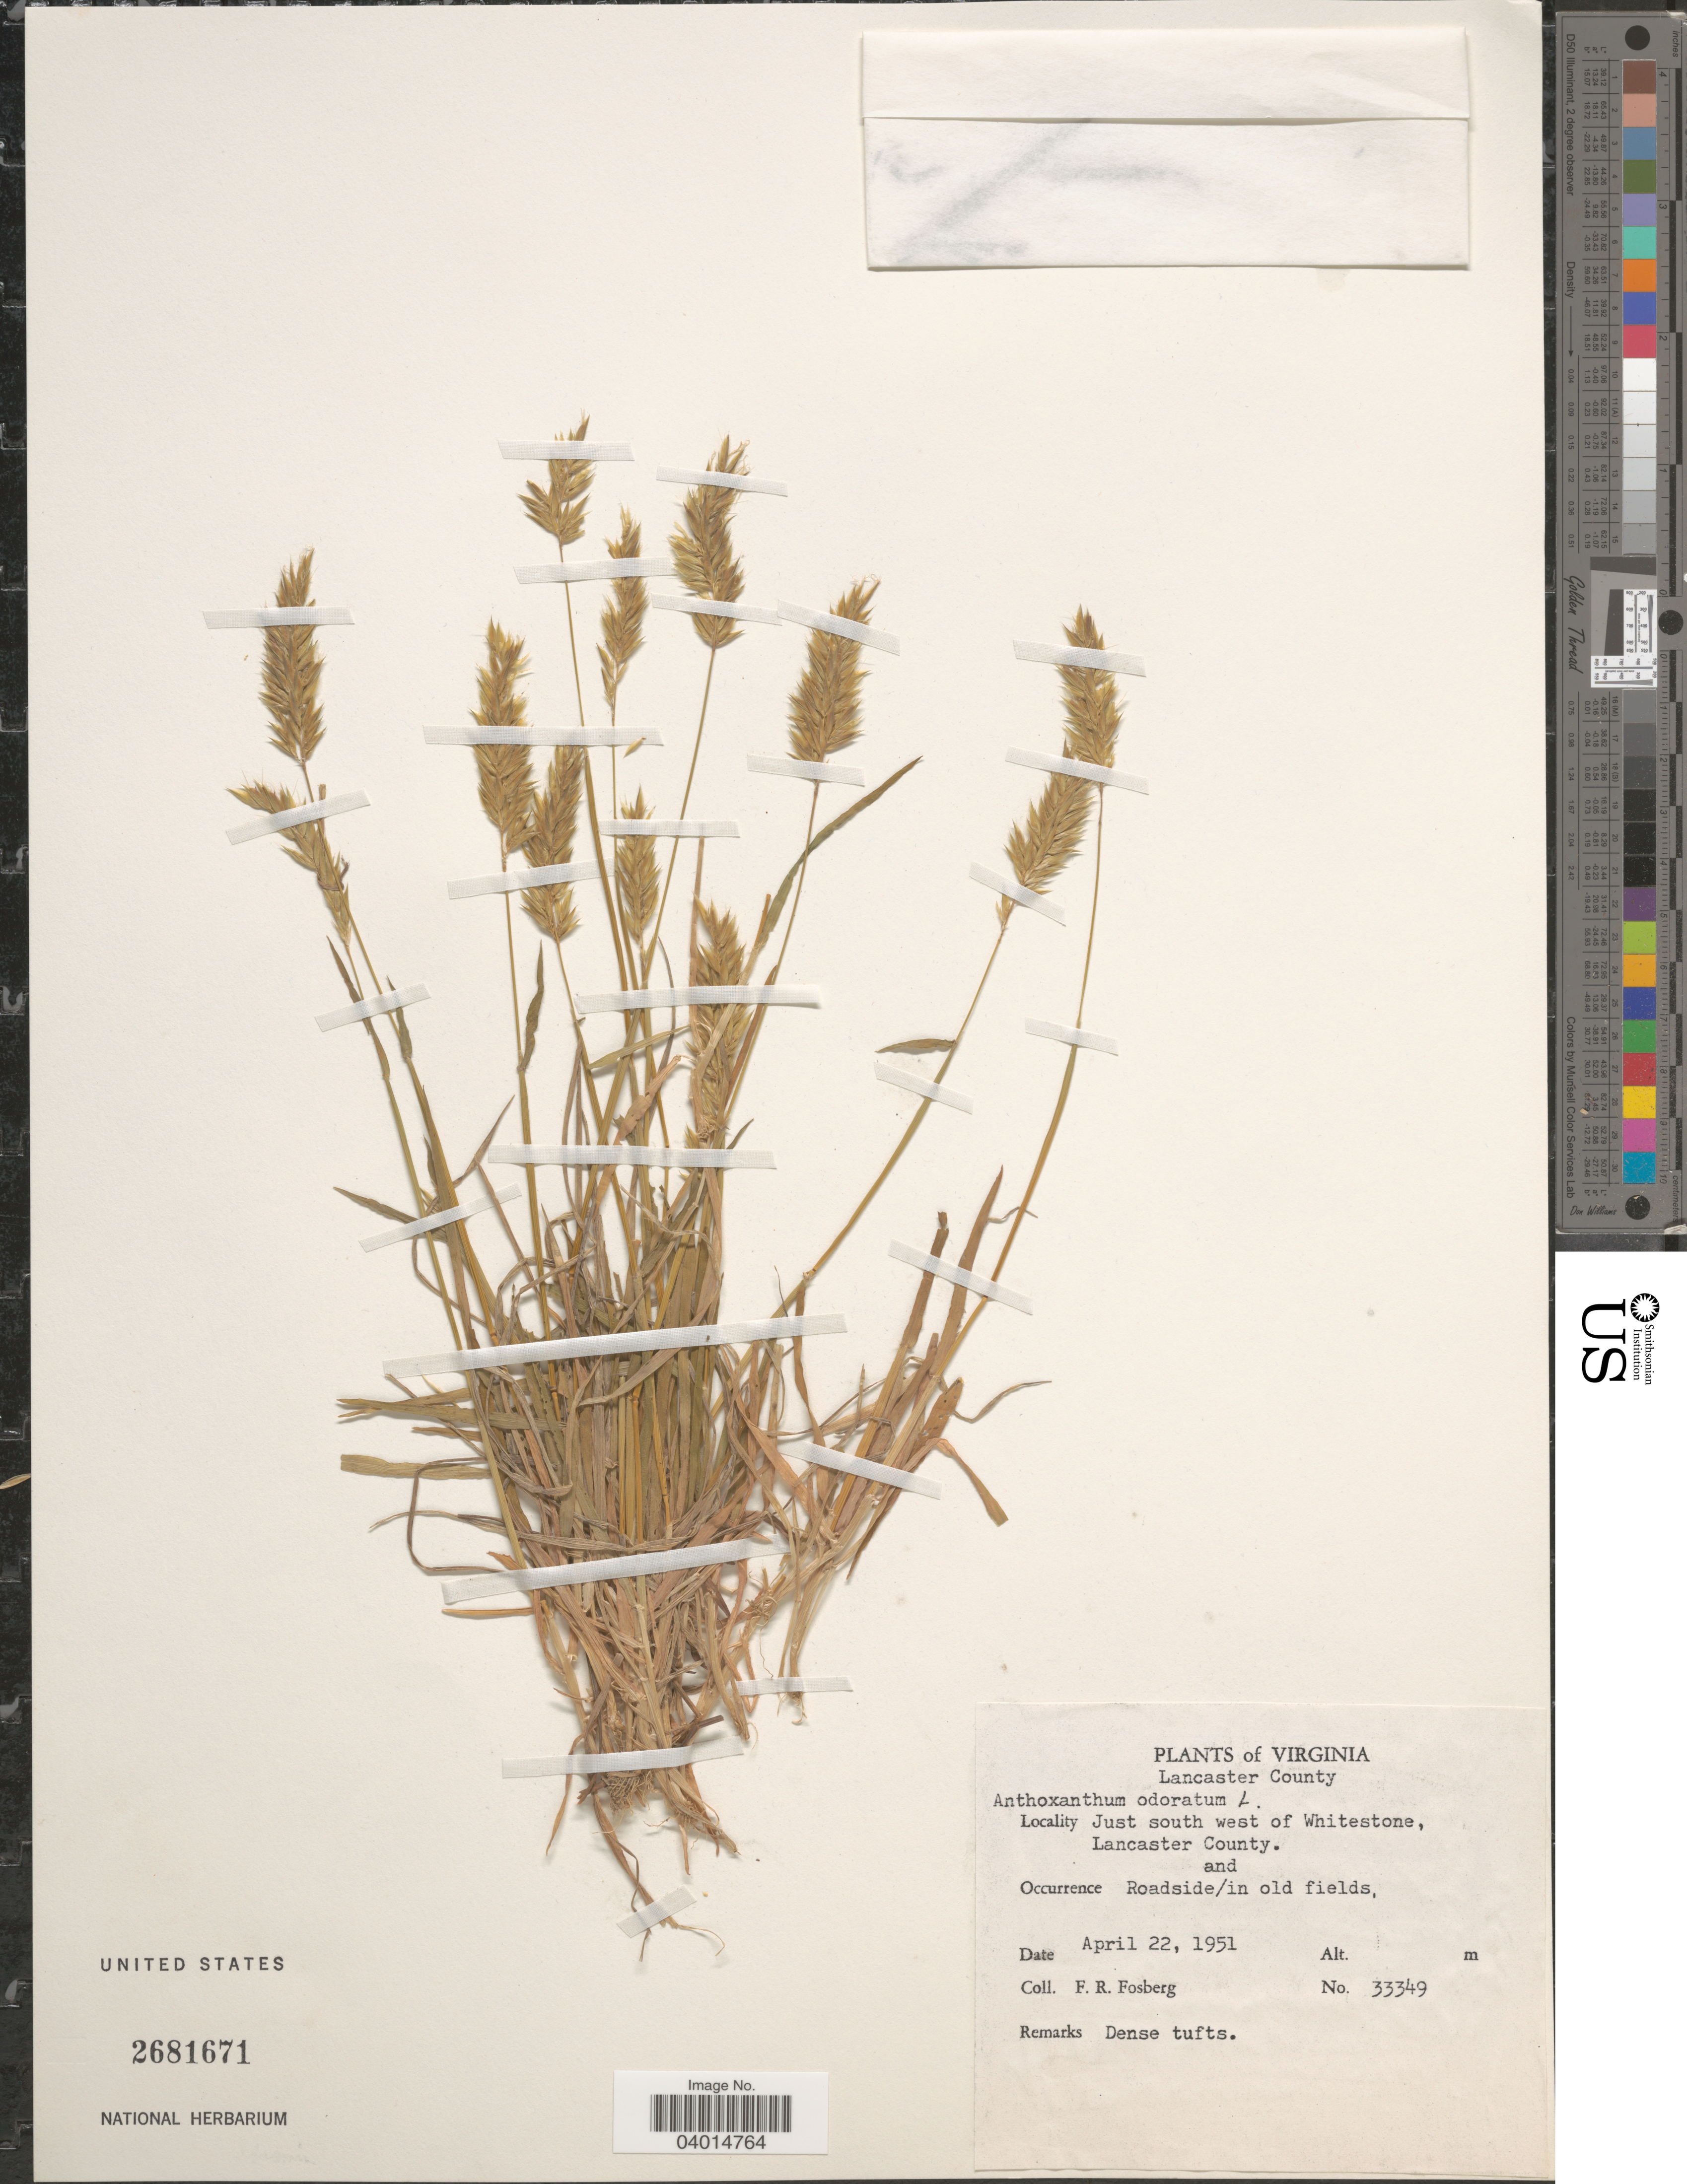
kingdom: Plantae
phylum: Tracheophyta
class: Liliopsida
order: Poales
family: Poaceae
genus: Anthoxanthum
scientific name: Anthoxanthum odoratum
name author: L.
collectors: F. R. Fosberg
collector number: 33349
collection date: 1951-04-22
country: United States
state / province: Virginia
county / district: Lancaster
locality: Lancaster County. Just south west of Whitestone. And Roadside/ in old fields.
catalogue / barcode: US 2681671